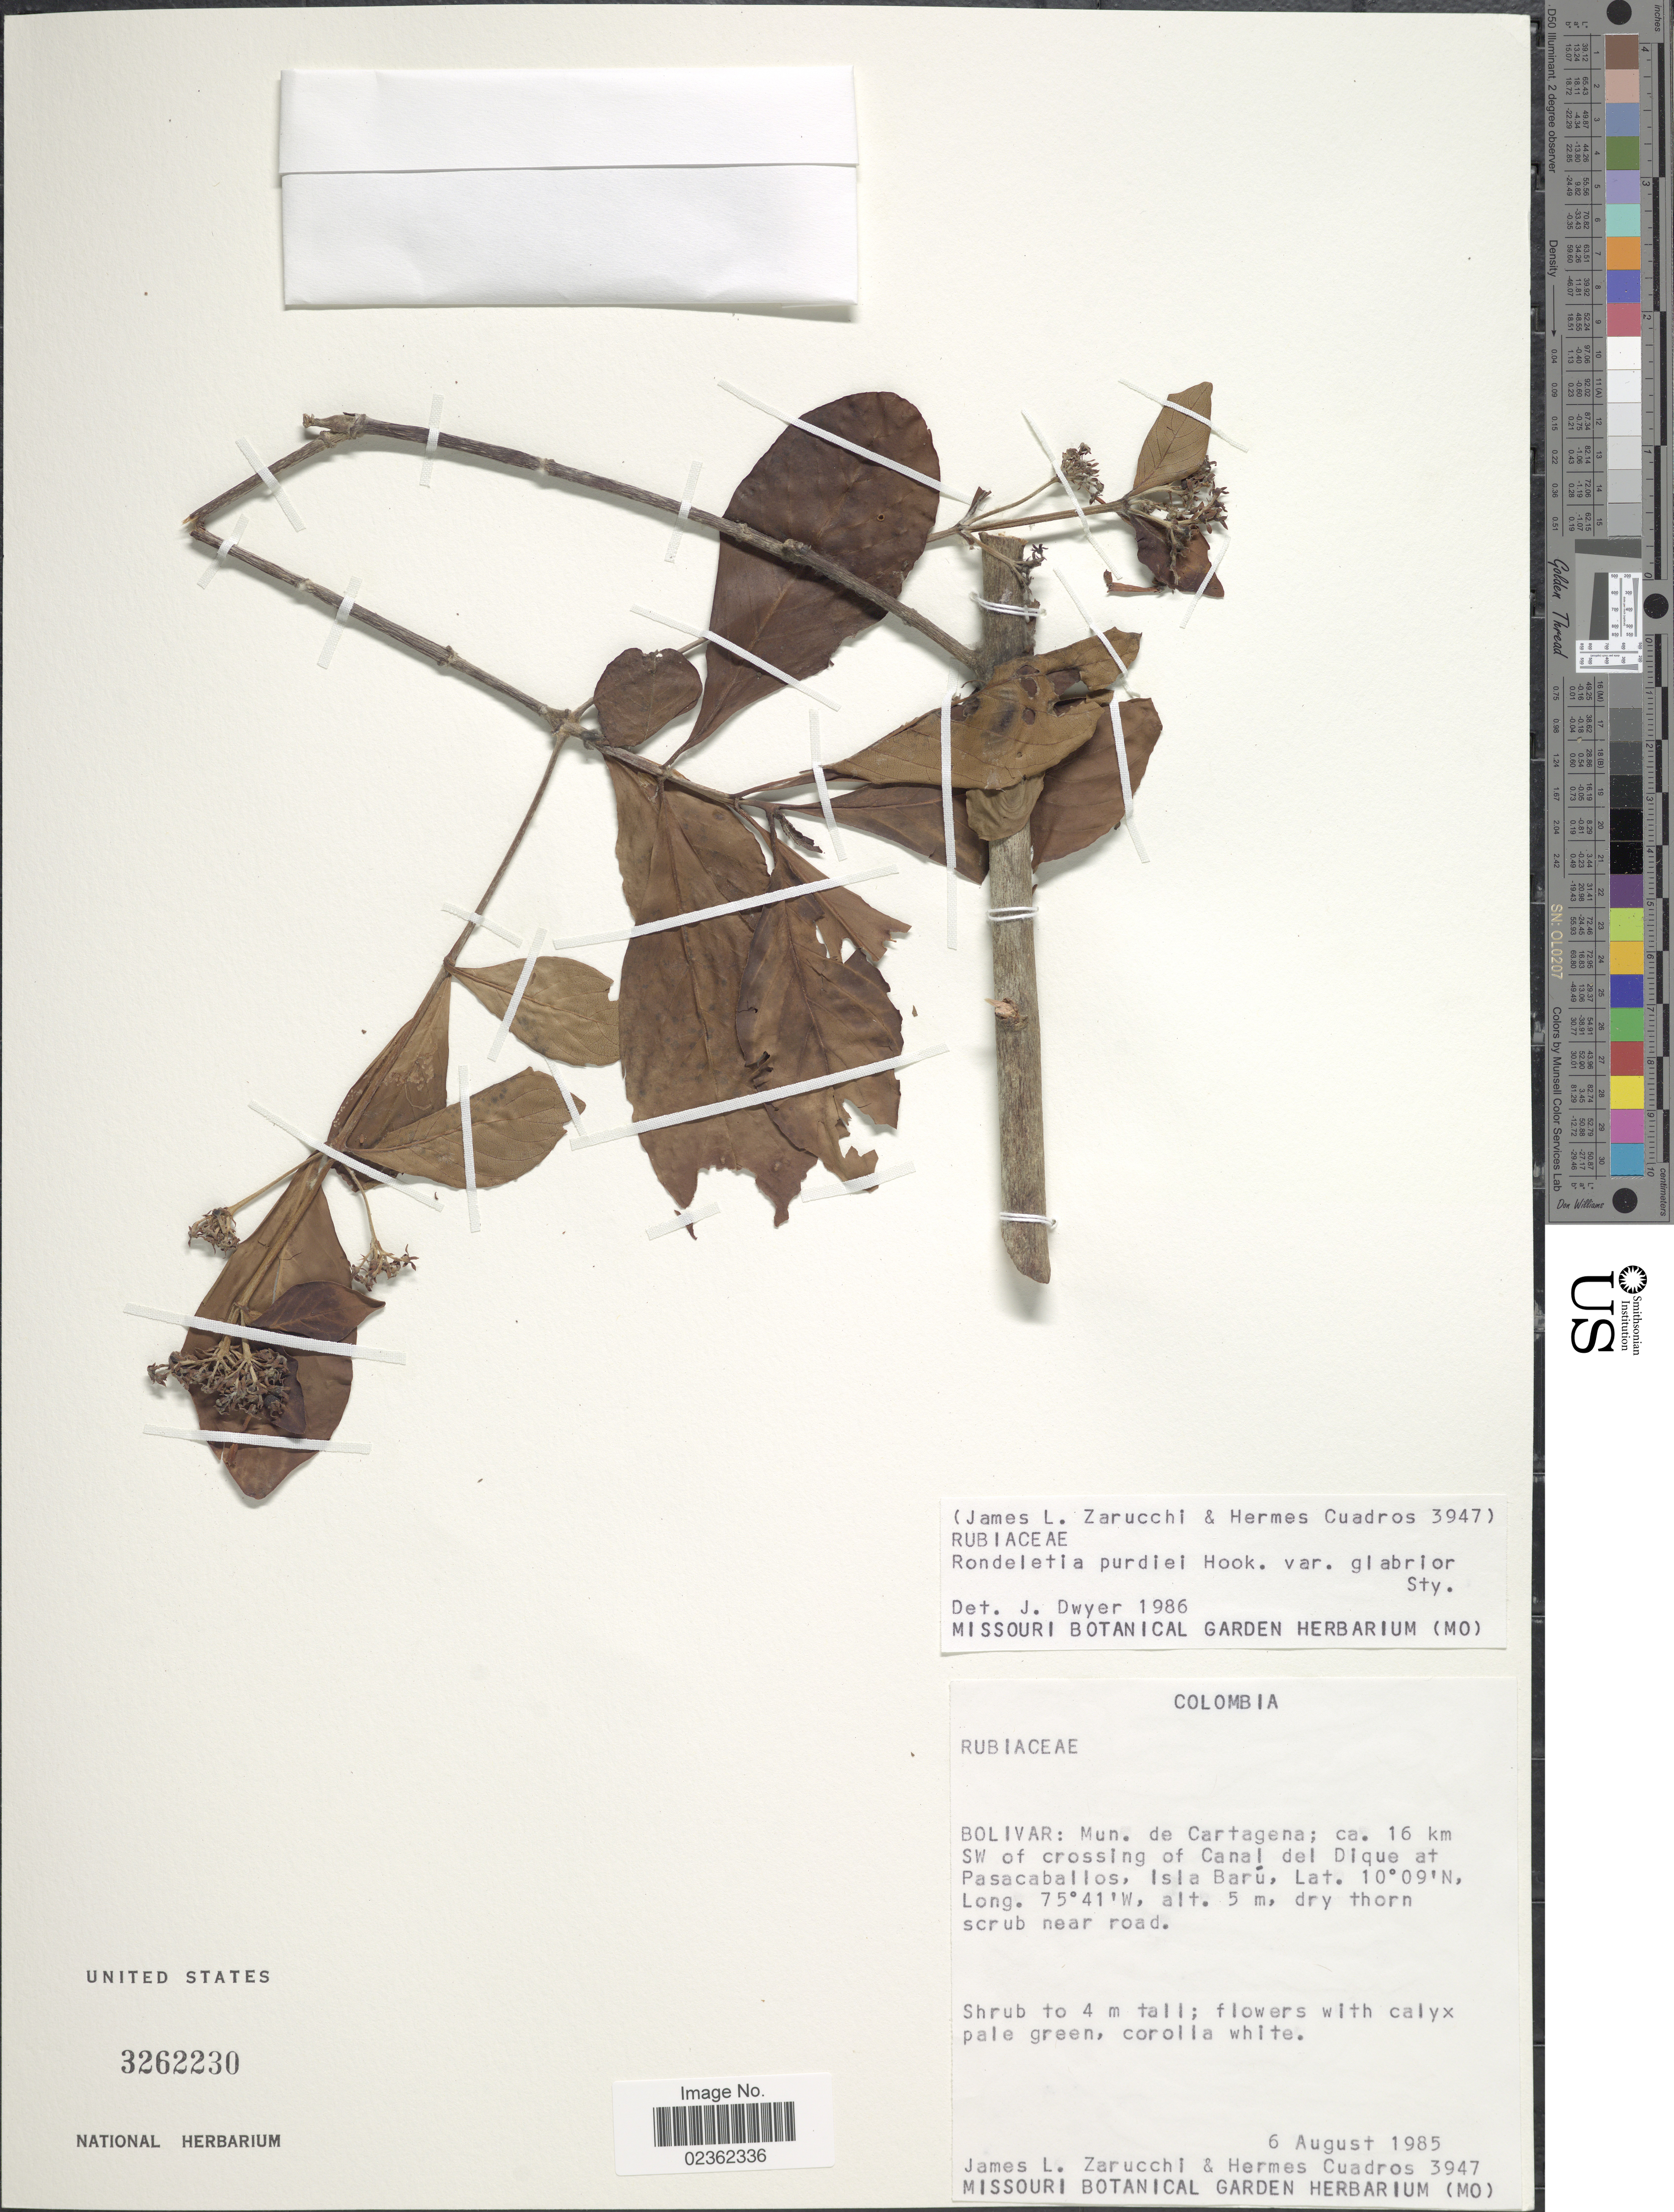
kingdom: Plantae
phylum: Tracheophyta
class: Magnoliopsida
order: Gentianales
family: Rubiaceae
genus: Rondeletia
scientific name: Rondeletia purdiei var. purdiei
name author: Hook. f.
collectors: J. L. Zarucchi & H. Cuadros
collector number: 3947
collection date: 1985-08-06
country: Colombia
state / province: Bolívar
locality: Mun. de Cartagena; ca. 16 km SW of crossing of Canal del Dique at Pasacaballos, Isla Baru.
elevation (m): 5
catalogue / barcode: US 3262230